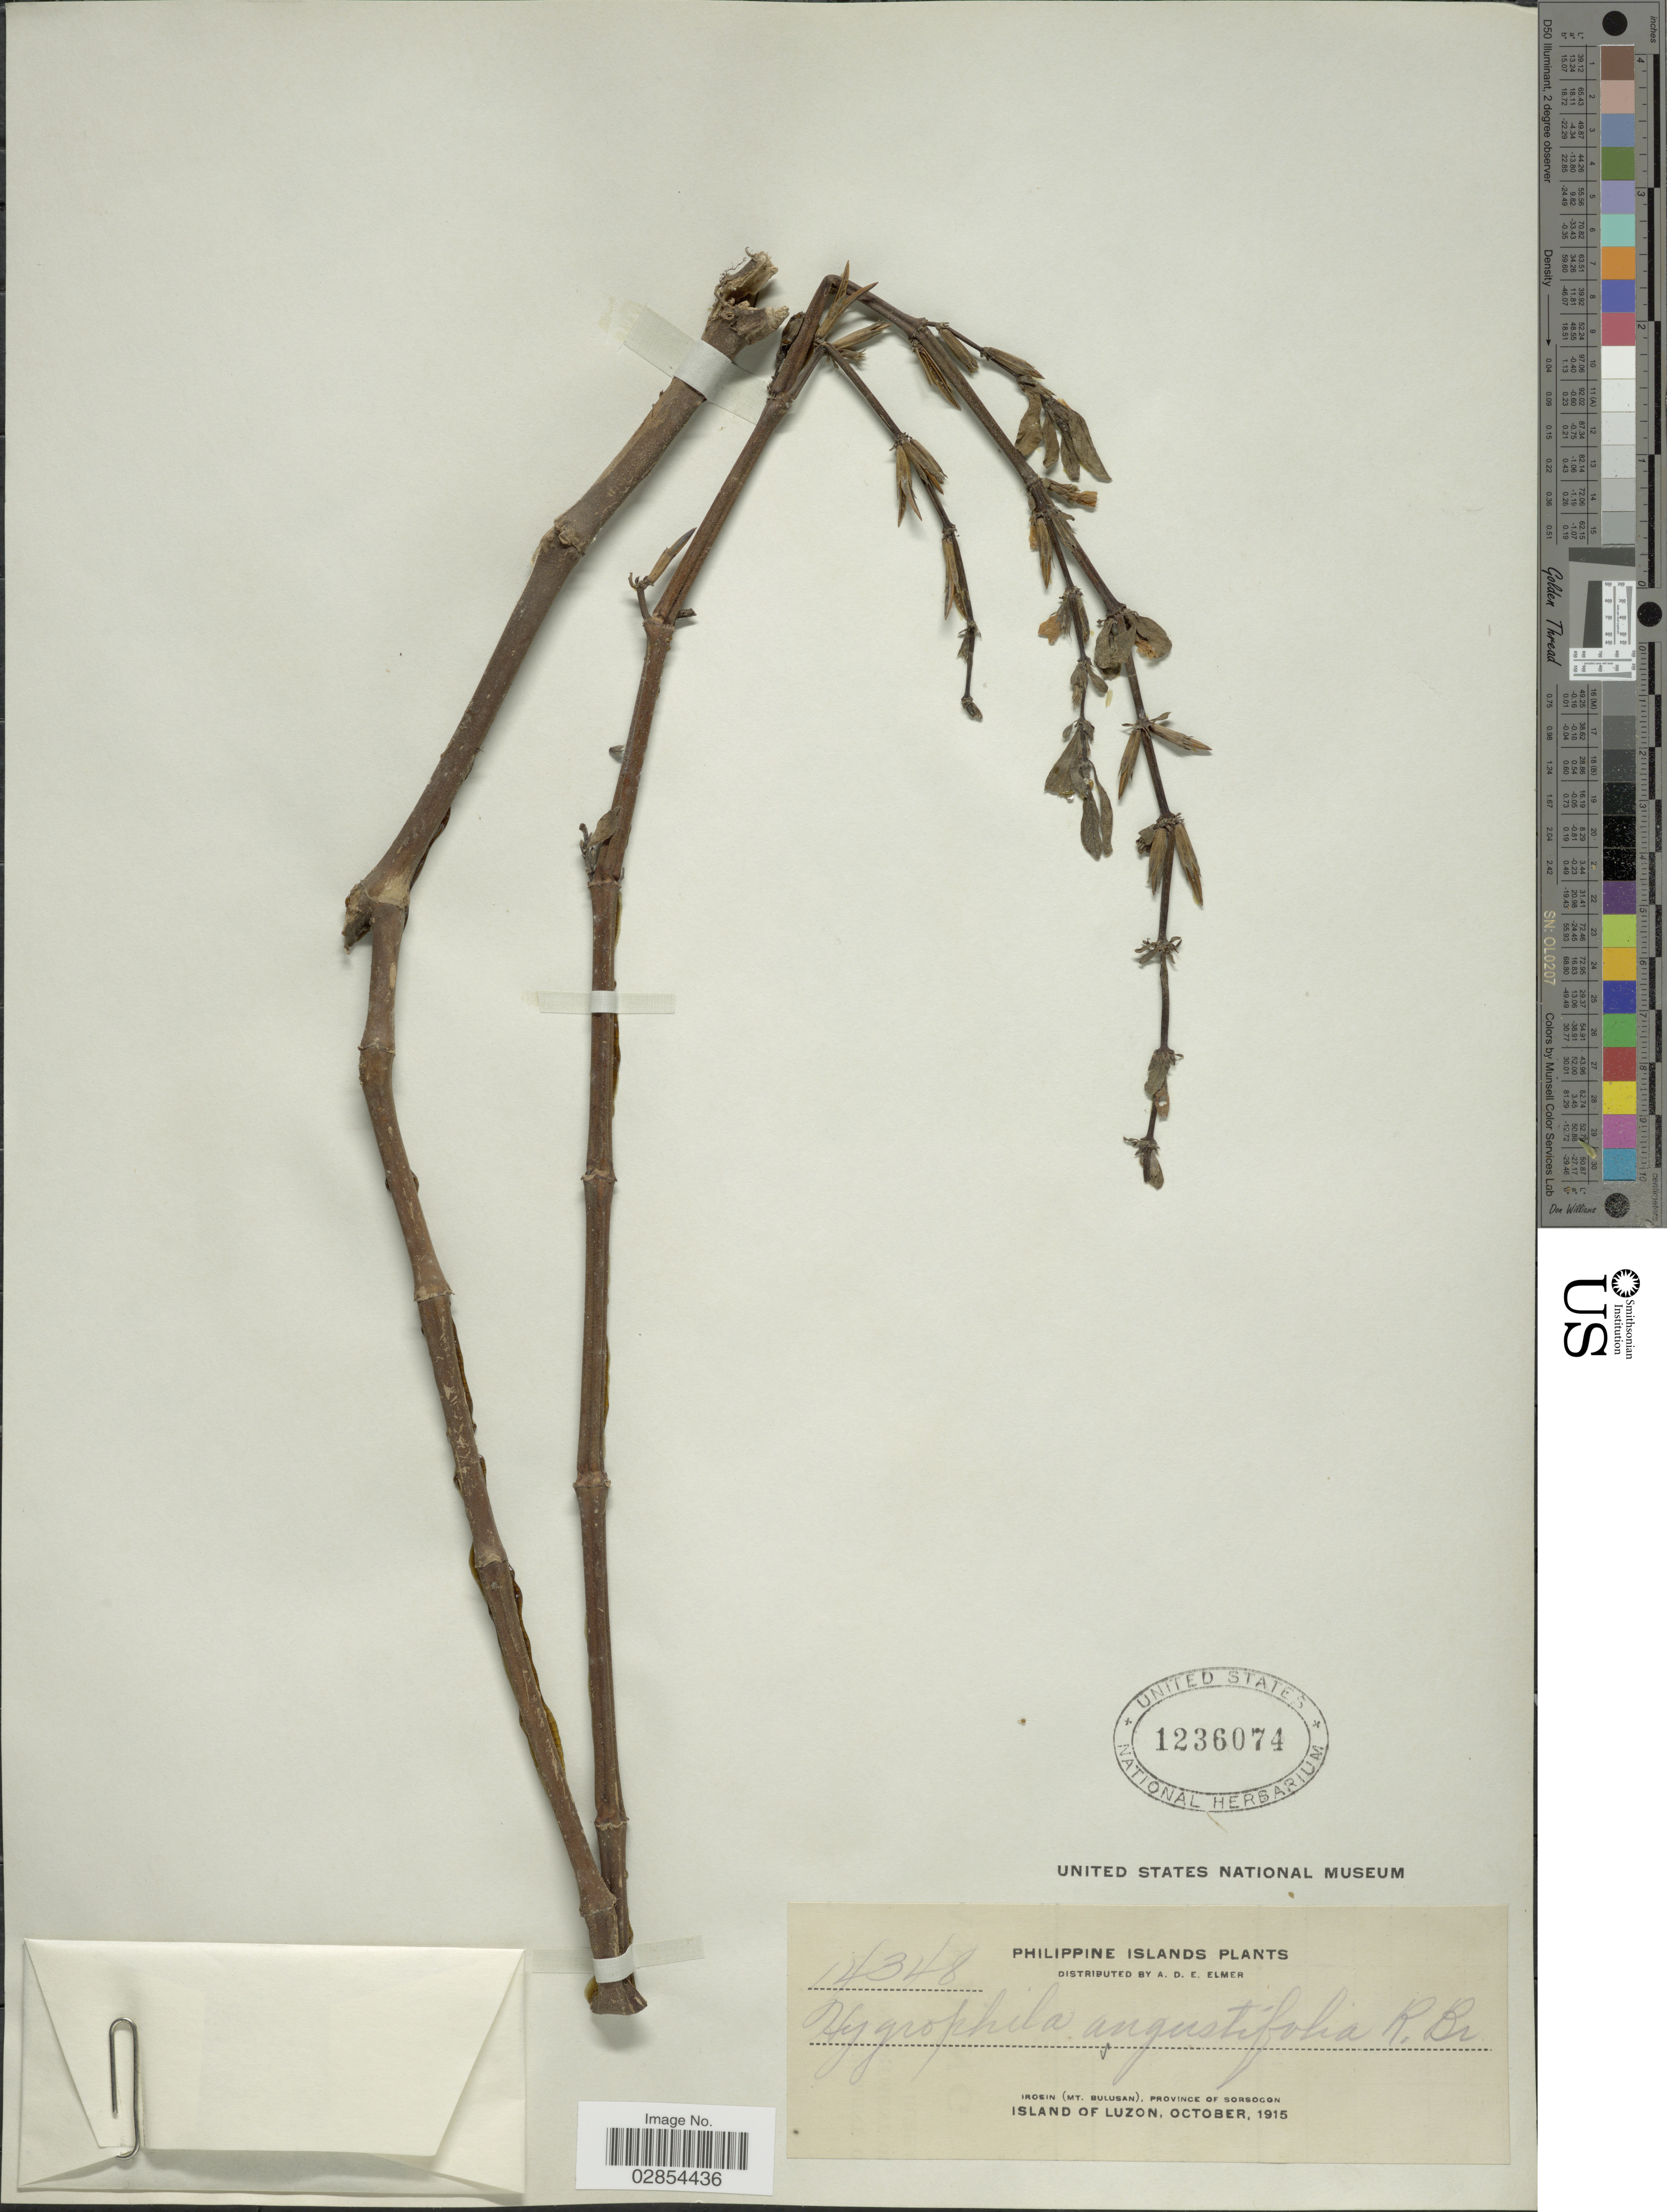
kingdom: Plantae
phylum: Tracheophyta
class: Magnoliopsida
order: Lamiales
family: Acanthaceae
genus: Hygrophila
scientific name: Hygrophila salicifolia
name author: (Vahl) Nees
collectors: A. D. E. Elmer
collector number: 14348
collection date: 1915-10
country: Philippines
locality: Philippine Islands. Irosin (Mt. Bulusan), Province of Sorsogon. Island of Luzon.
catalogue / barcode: US 1236074